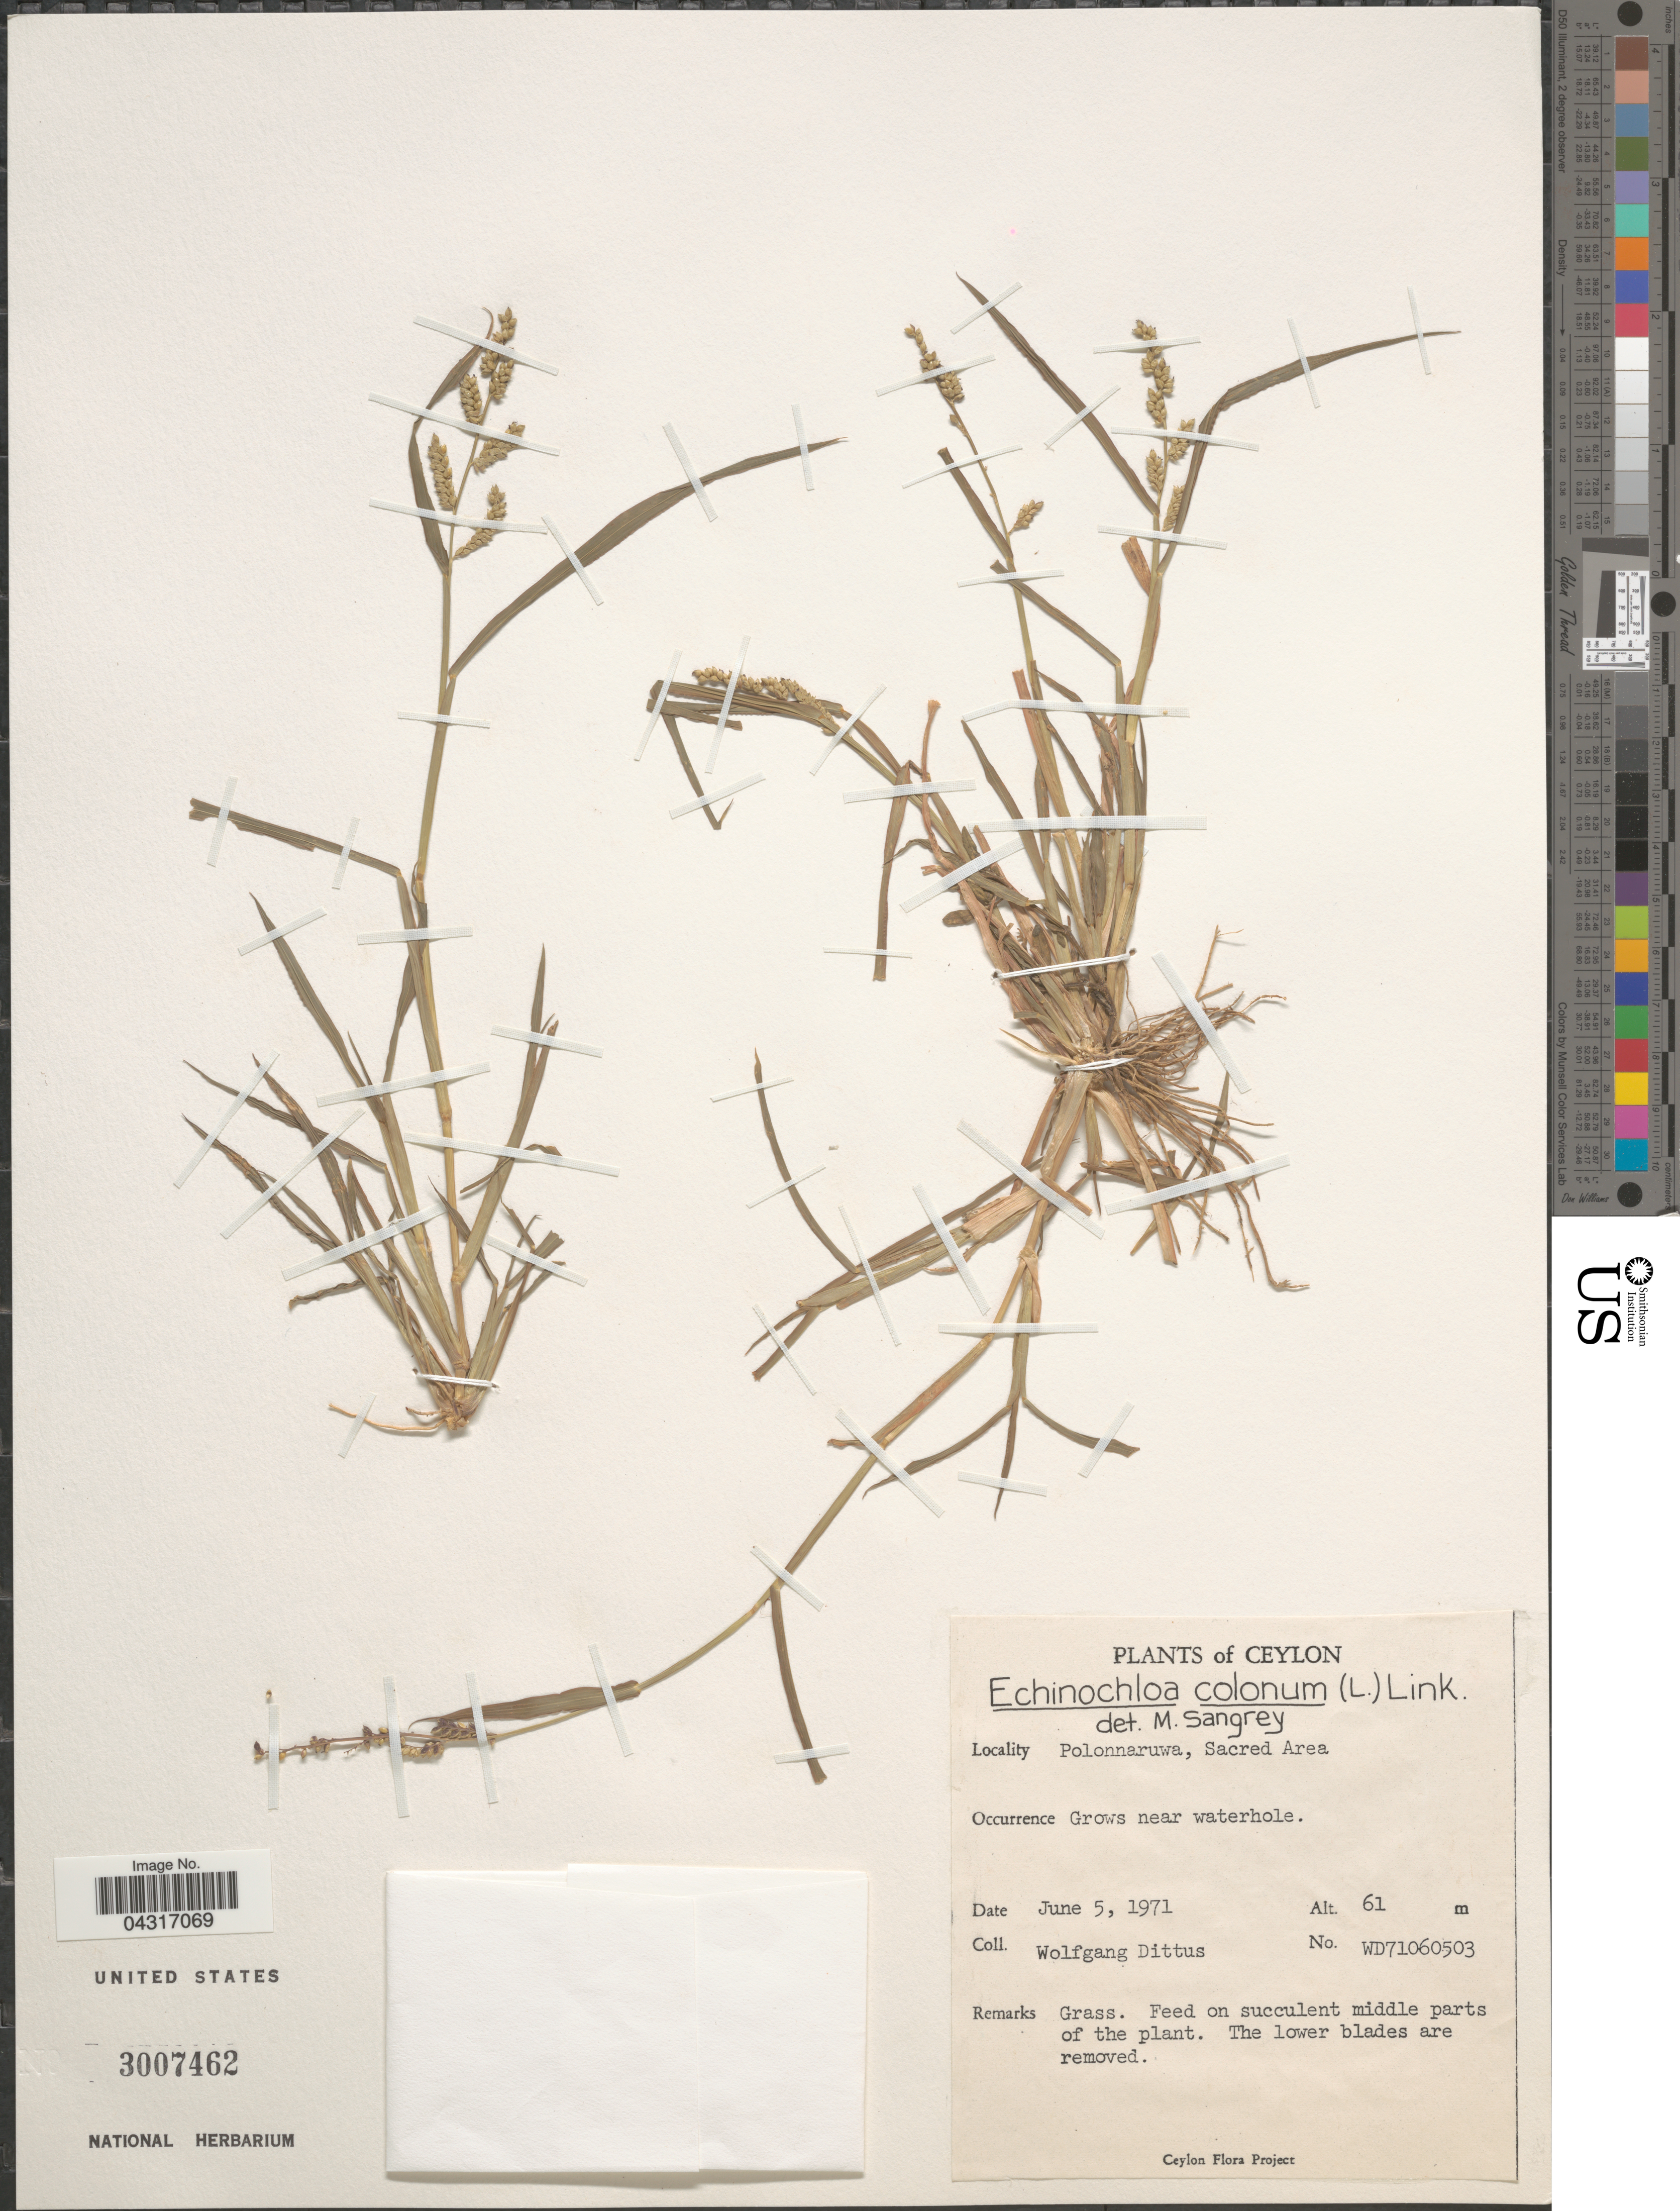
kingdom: Plantae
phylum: Tracheophyta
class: Liliopsida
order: Poales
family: Poaceae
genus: Echinochloa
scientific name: Echinochloa colona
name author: (L.) Link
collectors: W. Dittus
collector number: WD71060503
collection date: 1971-06-05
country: Sri Lanka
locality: Ceylon. Polonnaruwa, Sacred Area.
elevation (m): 61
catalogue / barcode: US 3007462